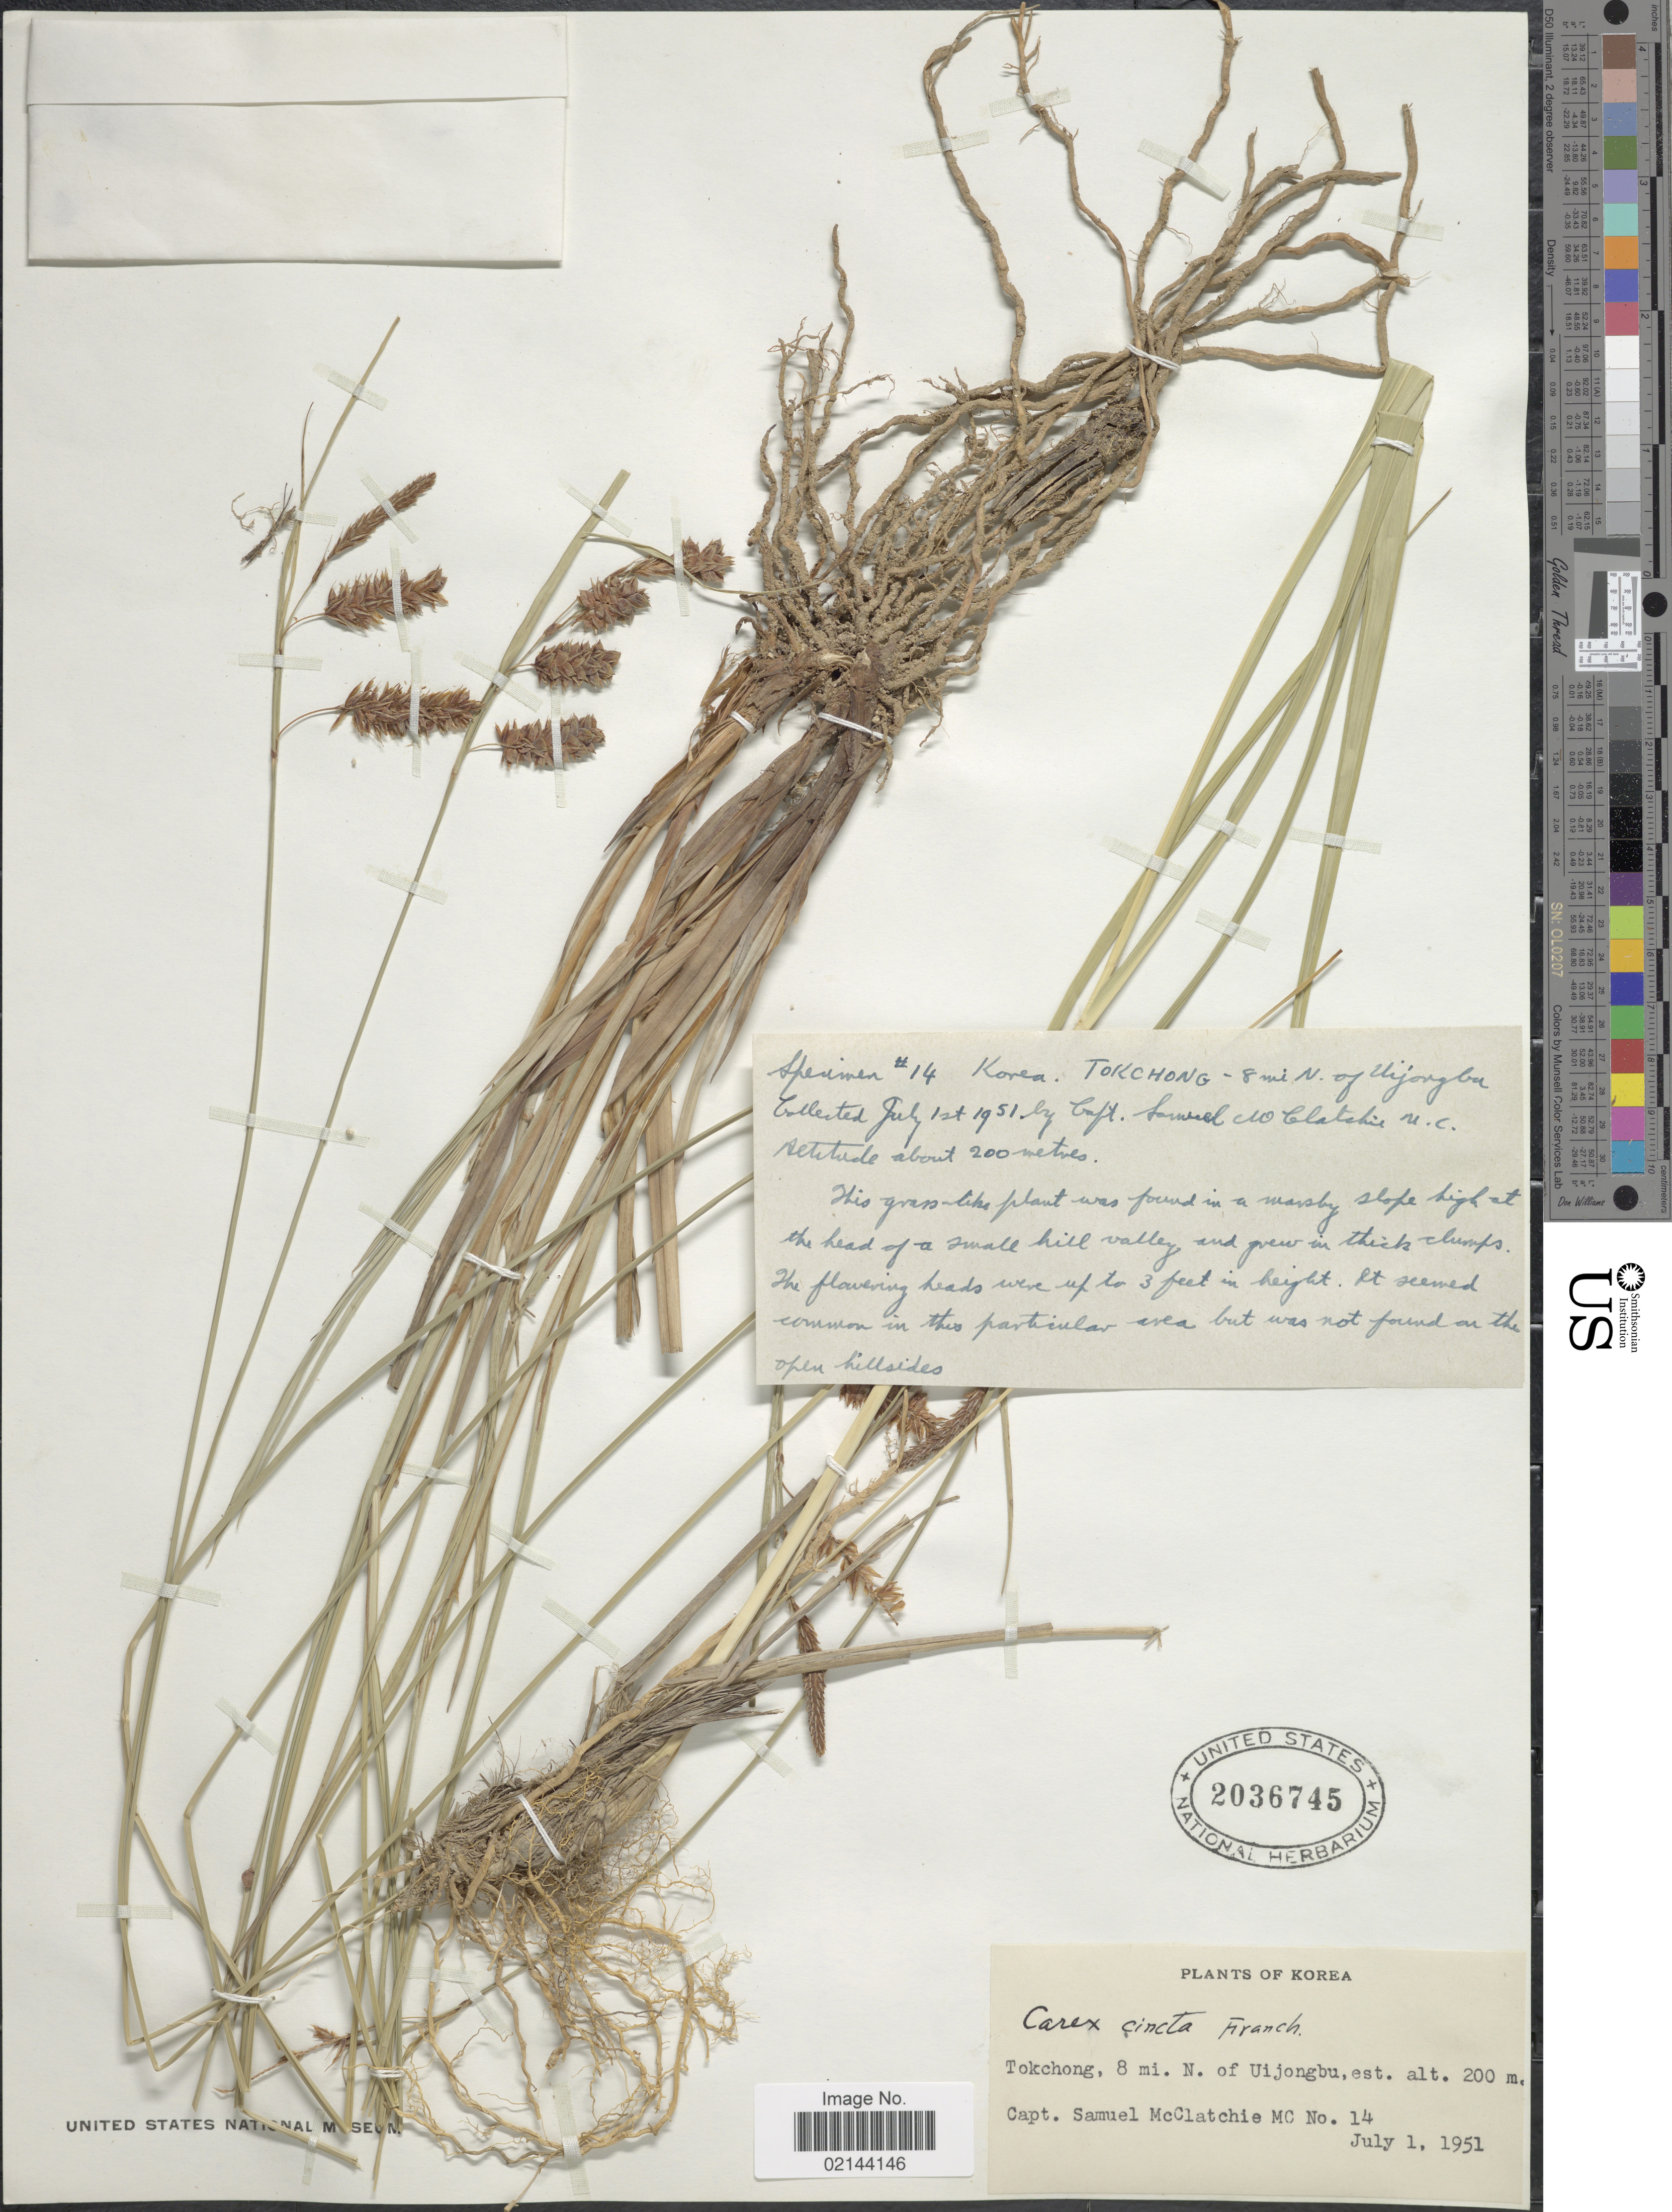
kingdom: Plantae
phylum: Tracheophyta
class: Liliopsida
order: Poales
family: Cyperaceae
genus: Carex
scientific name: Carex phacota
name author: Spreng.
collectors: S. McClatchie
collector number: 14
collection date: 1951-07-01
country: South Korea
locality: Tokchong, 8 mi. N of Uijongbu, est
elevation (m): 200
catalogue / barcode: US 2036745